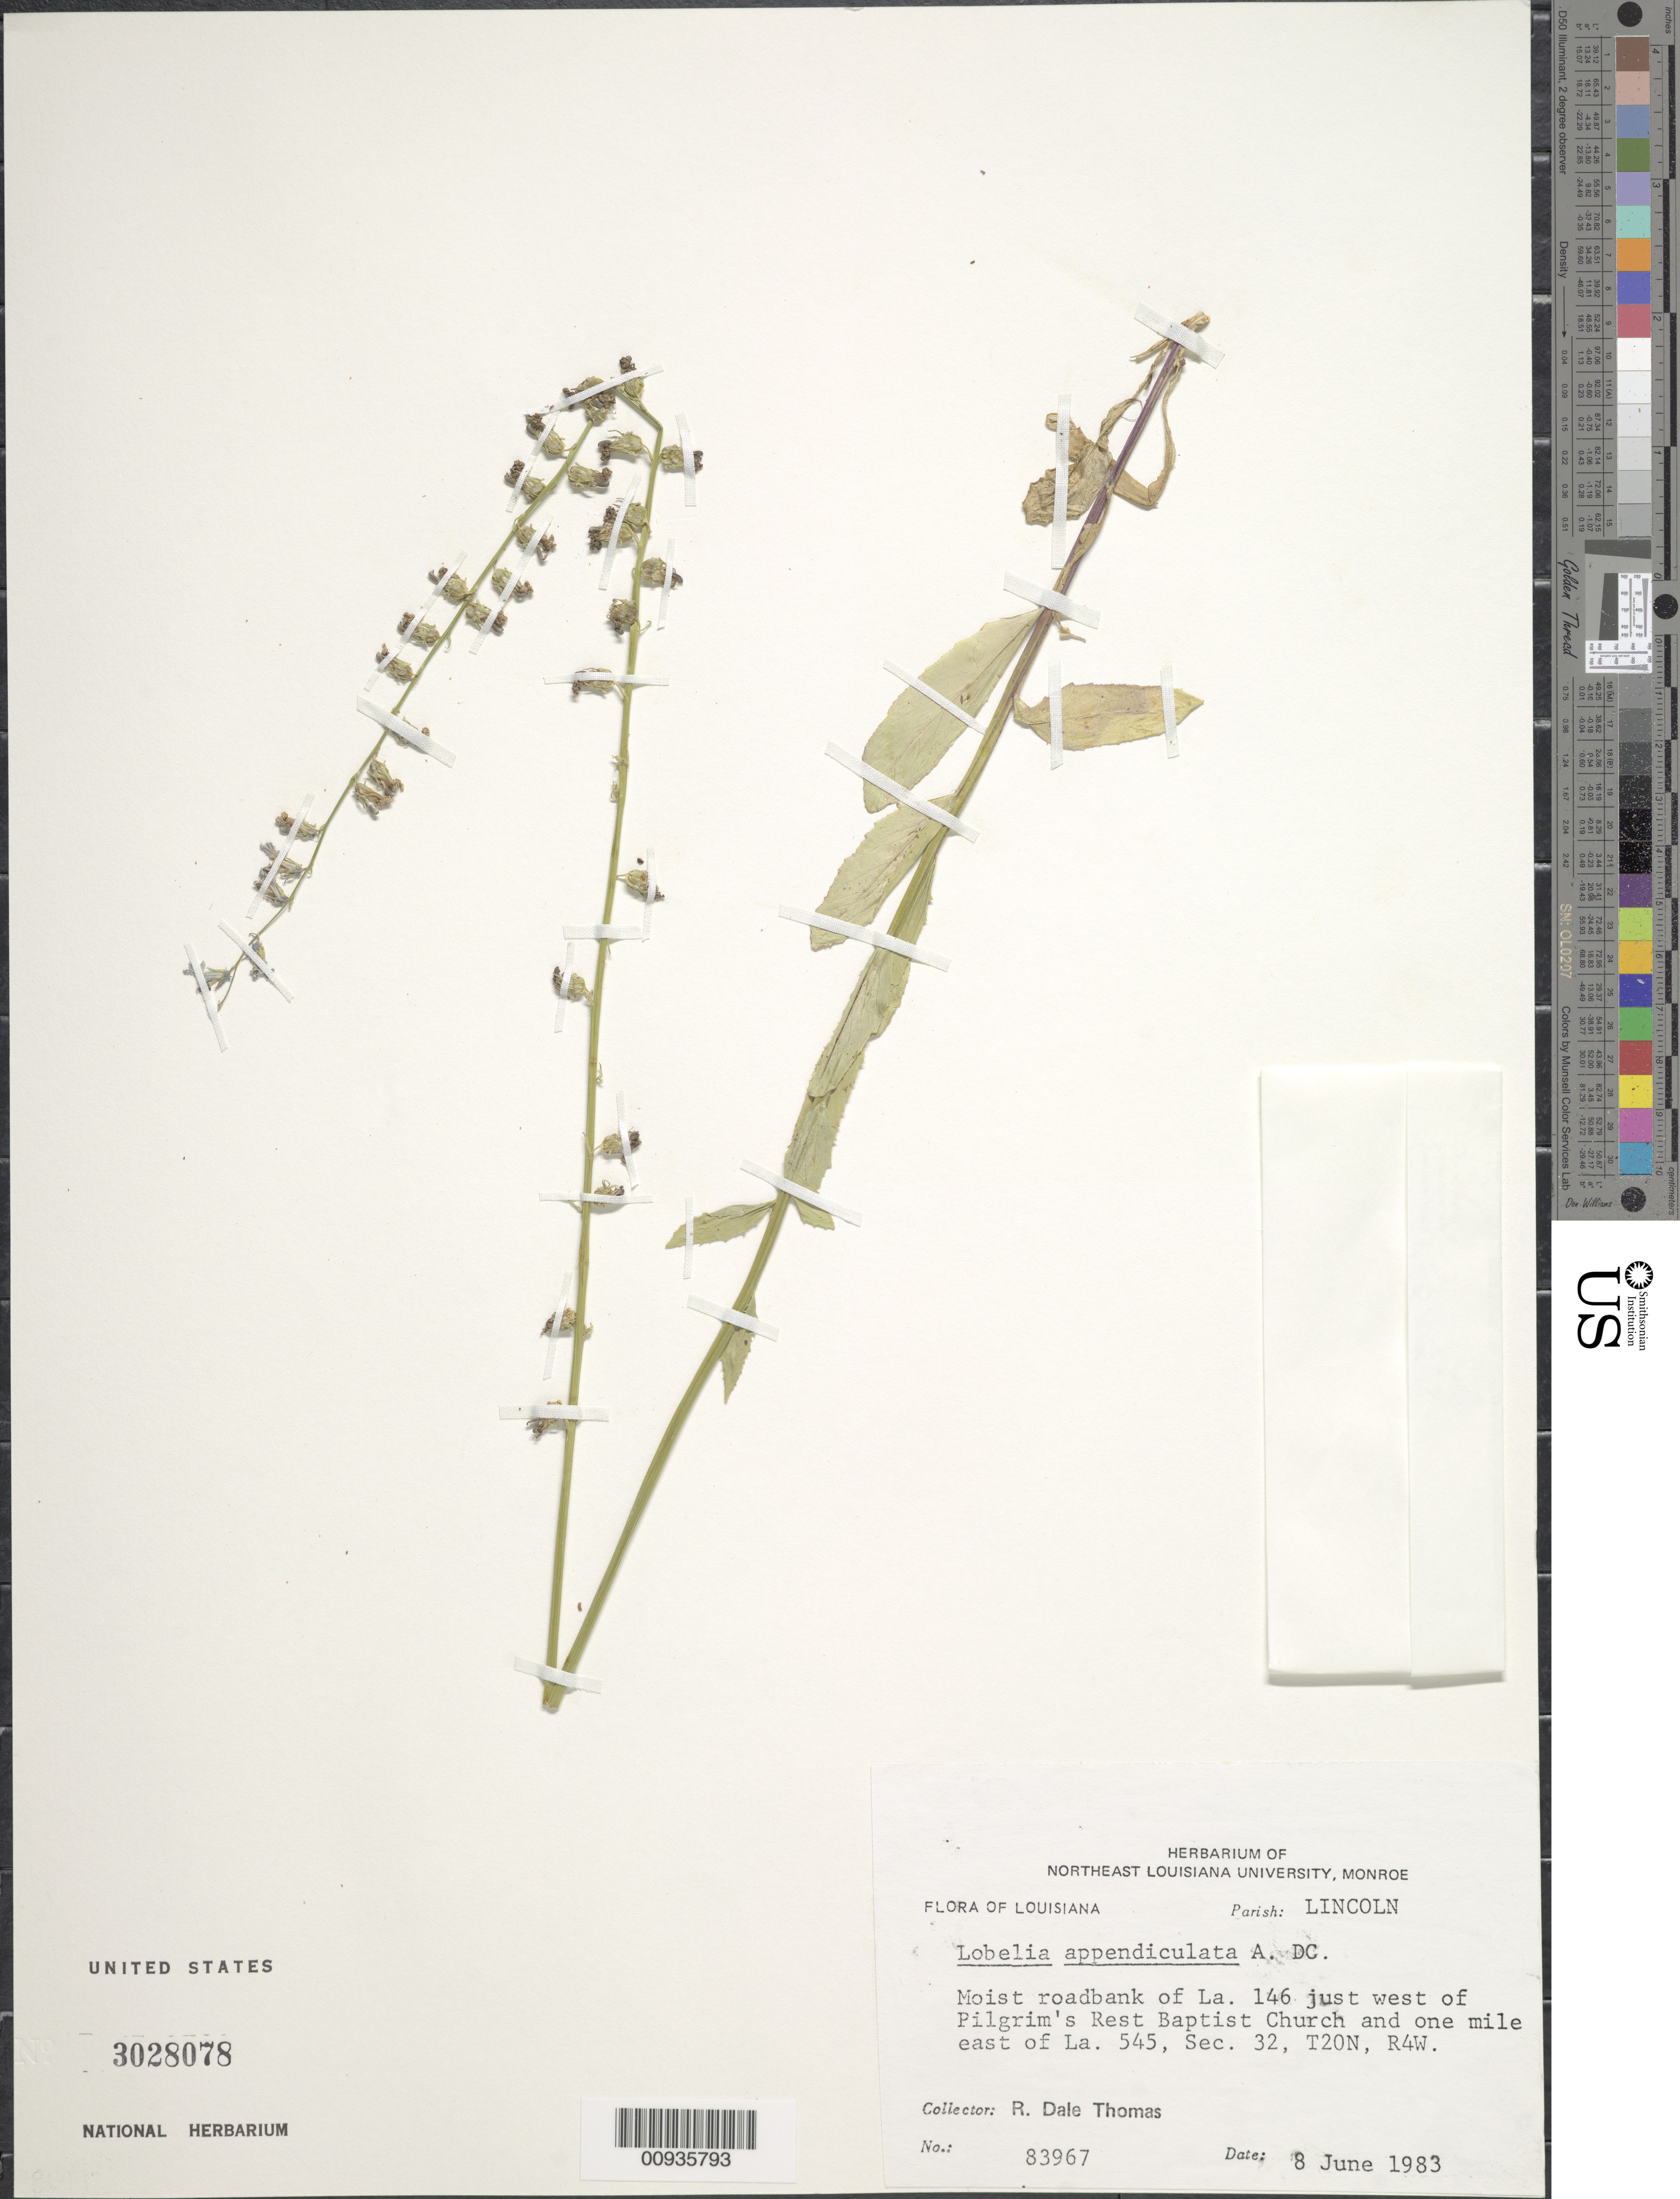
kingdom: Plantae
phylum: Tracheophyta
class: Magnoliopsida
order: Asterales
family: Campanulaceae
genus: Lobelia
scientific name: Lobelia appendiculata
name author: A. DC.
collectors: R. Thomas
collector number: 83967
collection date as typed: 8 June 1983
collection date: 1983-06-08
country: United States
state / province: Louisiana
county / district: Lincoln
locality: La. 146 just west of Pilgrim's Rest Baptist church and one mile east of La. 545, Sec. 32, T20N, R4W.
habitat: moist roadbank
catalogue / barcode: US 3028078